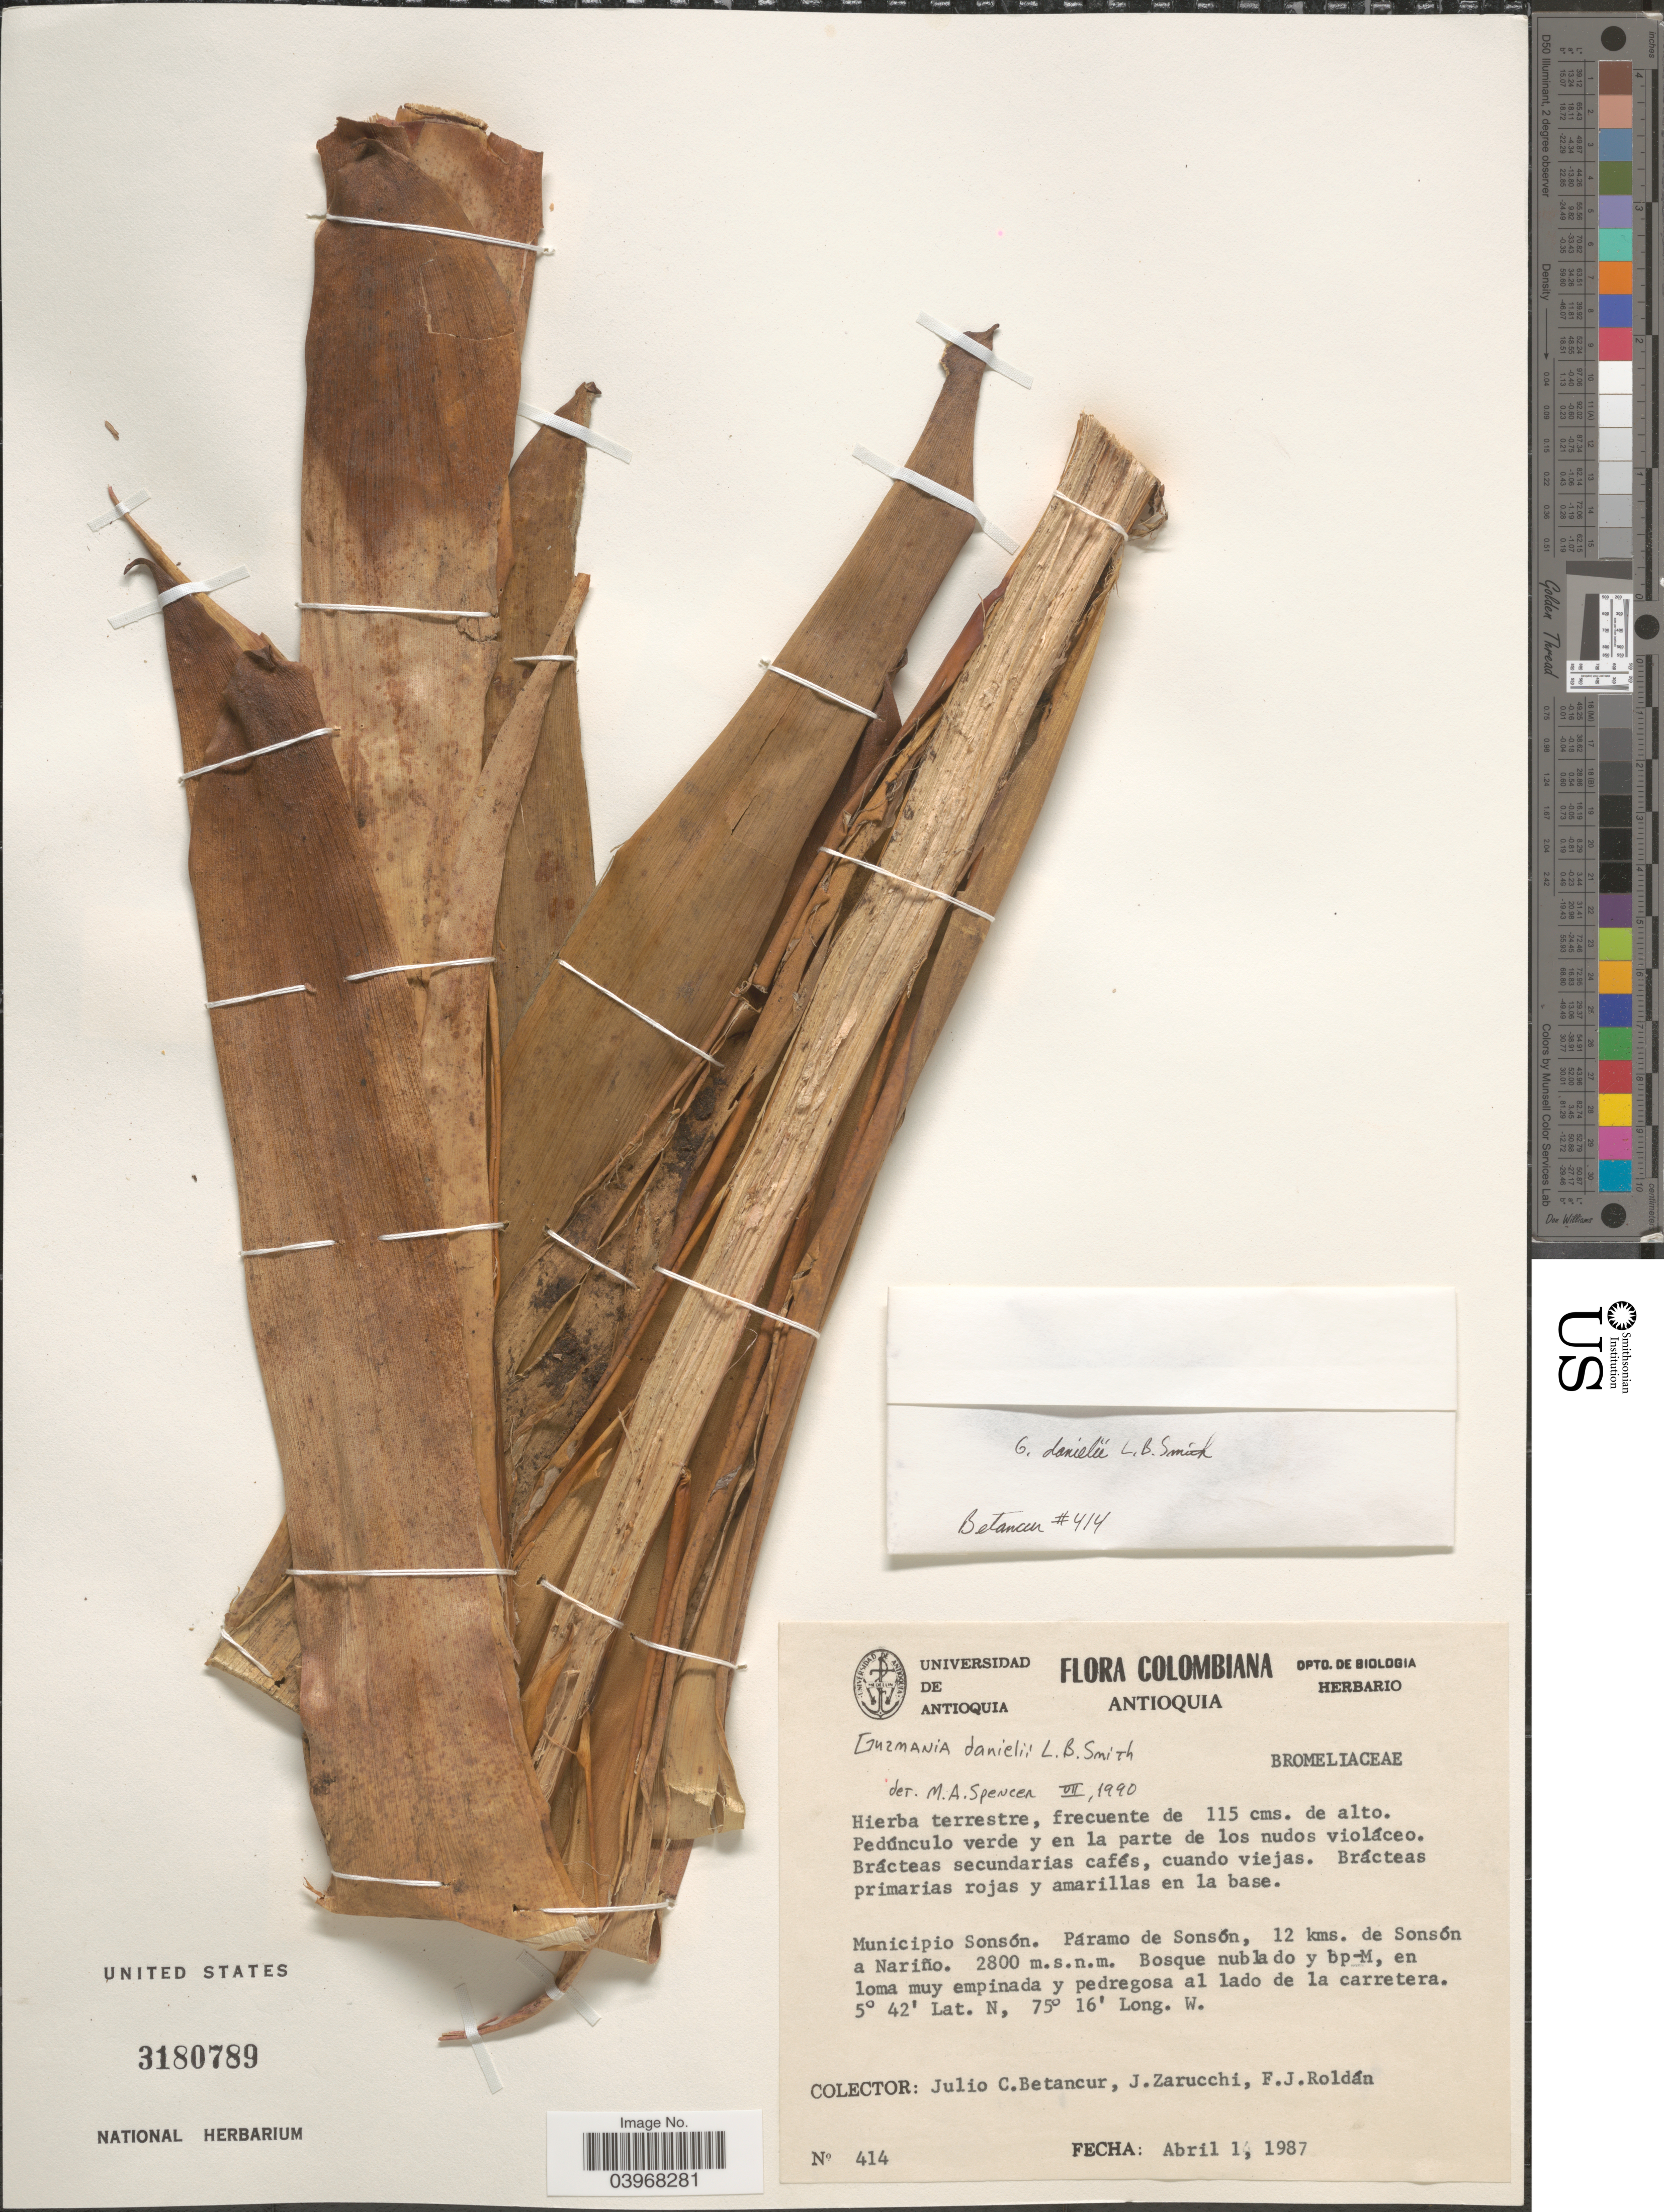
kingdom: Plantae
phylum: Tracheophyta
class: Liliopsida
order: Poales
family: Bromeliaceae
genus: Guzmania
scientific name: Guzmania danielii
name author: L.B. Sm.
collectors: J. C. Betancur, J. L. Zarucchi & F. J. Roldán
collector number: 414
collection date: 1987-04-01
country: Colombia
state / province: Antioquia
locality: Municipio Sonsón. Páramo de Sonsón. 12 kms. de Sonsón a Nariño.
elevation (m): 2800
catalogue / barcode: US 3180789